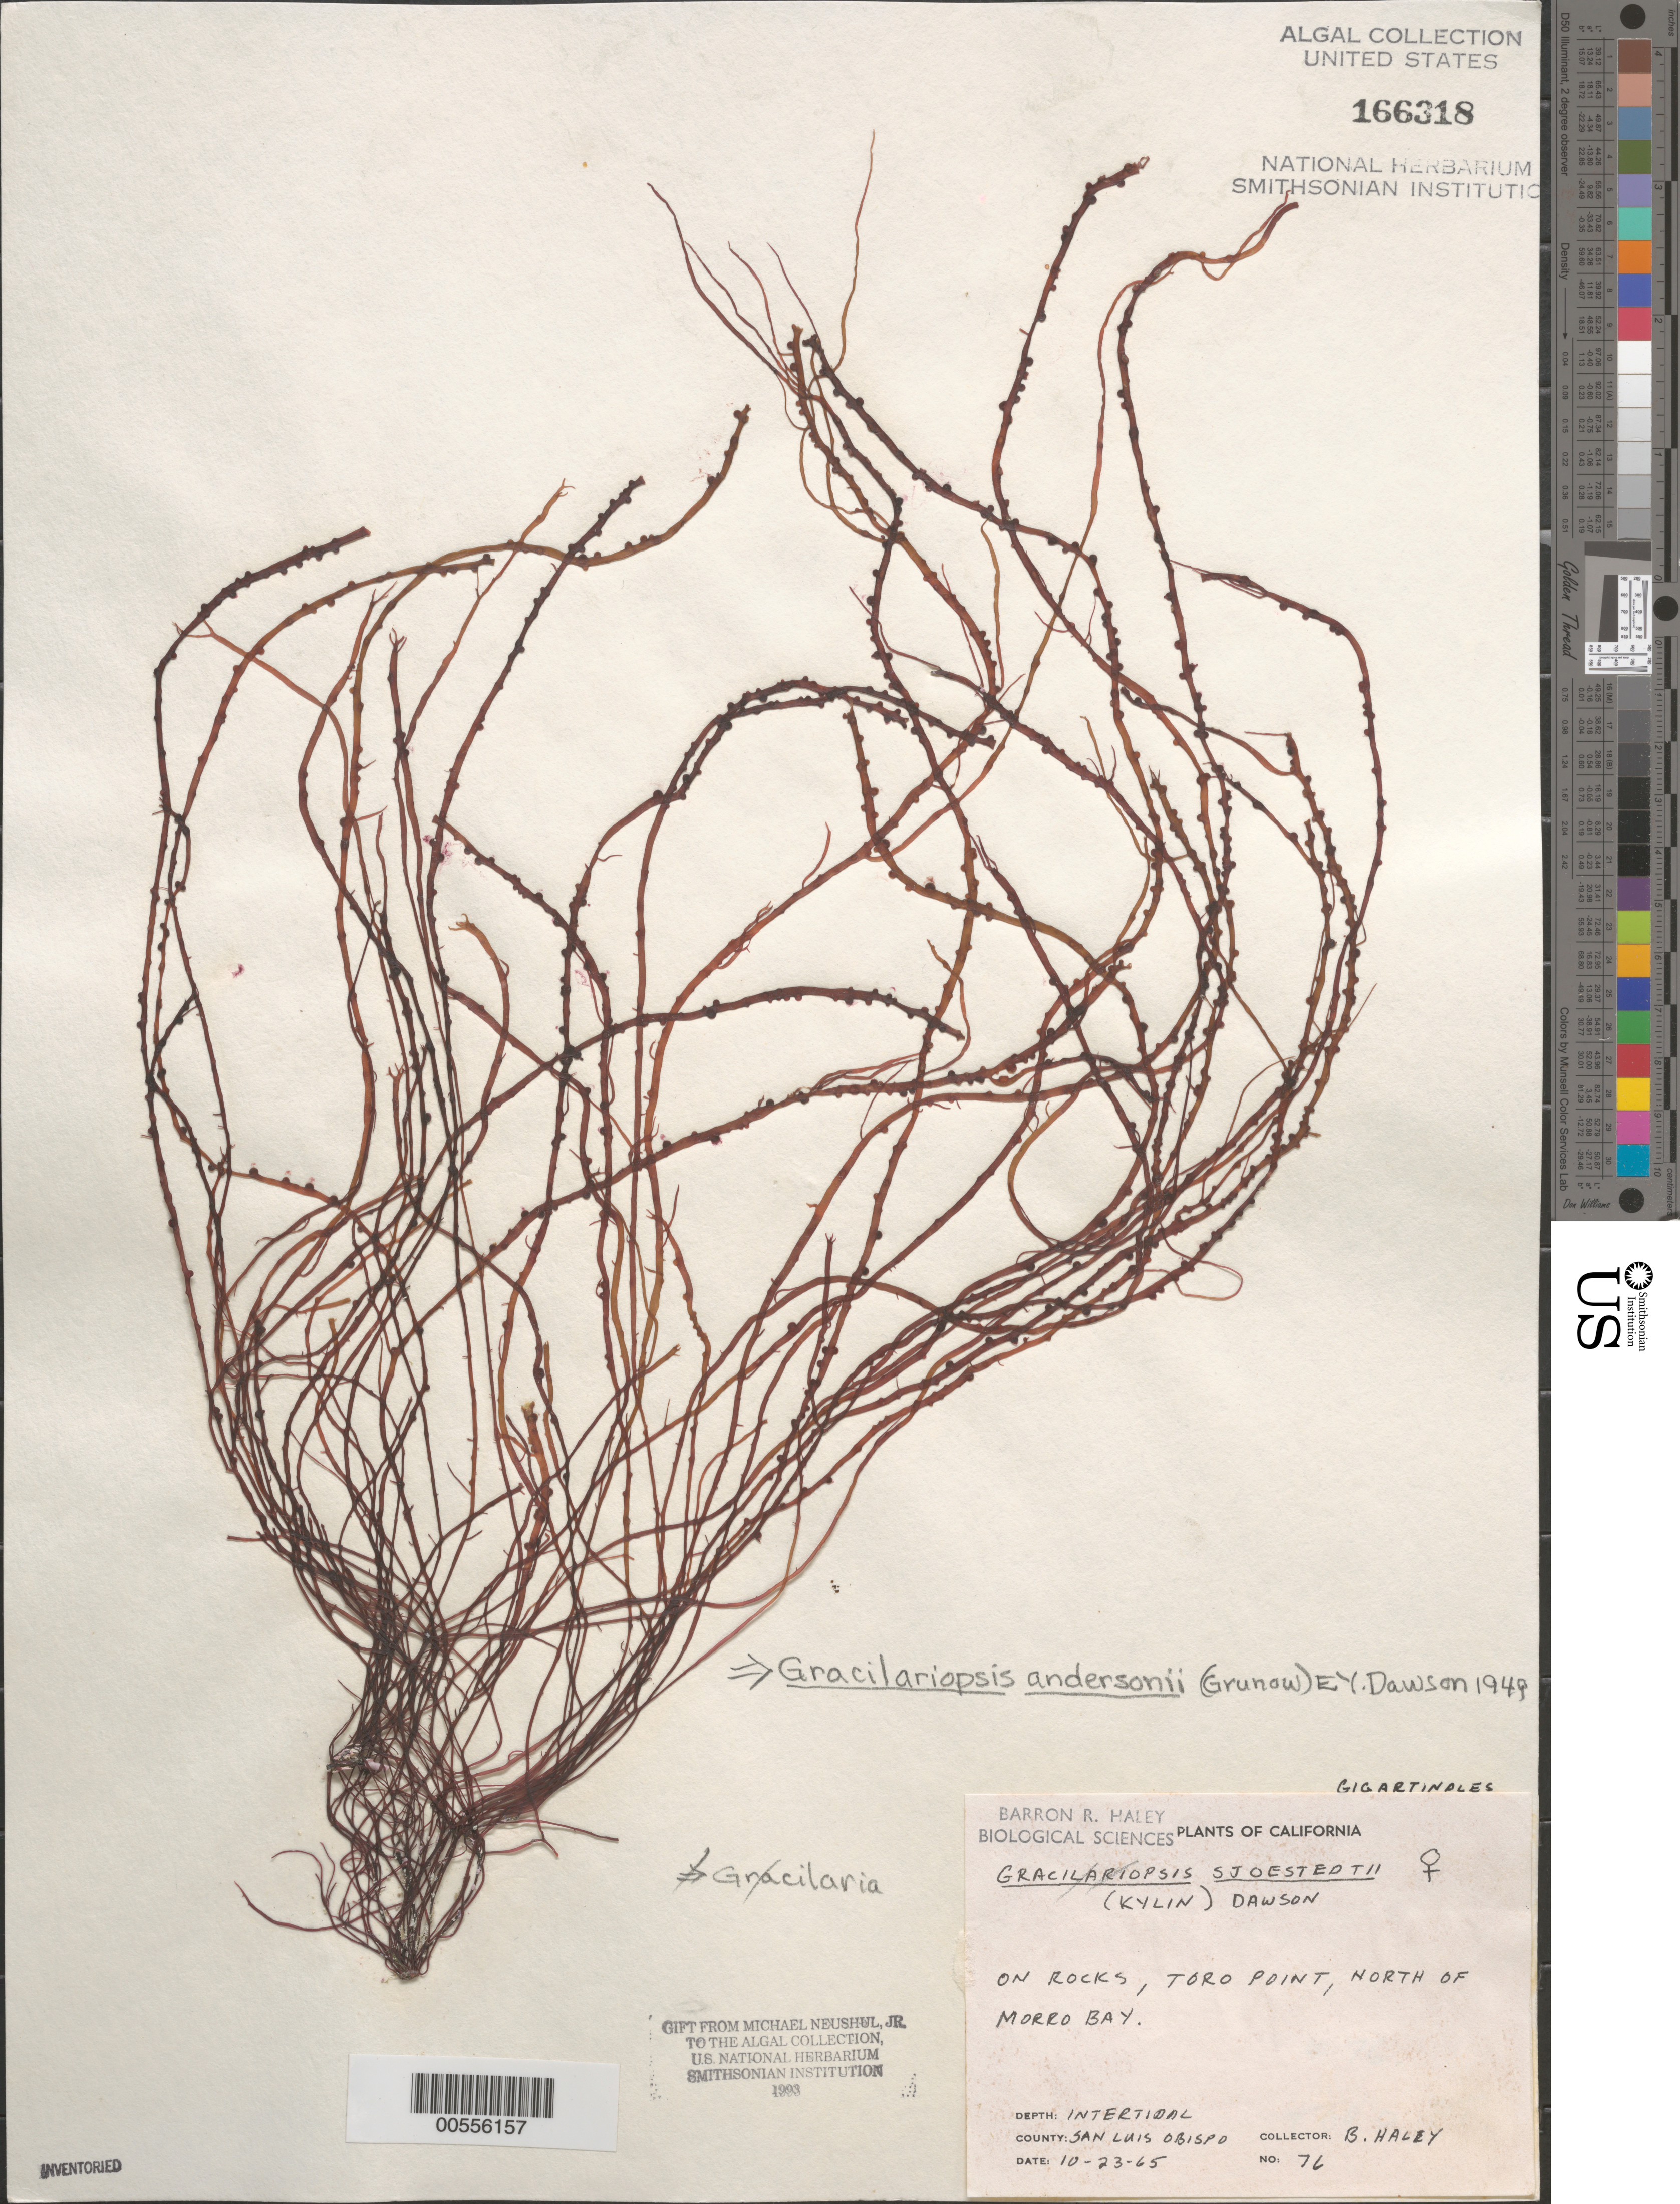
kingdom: Plantae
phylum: Rhodophyta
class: Florideophyceae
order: Gracilariales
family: Gracilariaceae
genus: Gracilariopsis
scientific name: Gracilariopsis andersonii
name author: (Grunow) E.Y. Dawson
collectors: B. Haley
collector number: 76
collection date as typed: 23 Oct 1965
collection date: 1965-10-23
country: United States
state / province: California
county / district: San Luis Obispo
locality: Toro Point, north of Morro Bay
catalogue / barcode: US 166318